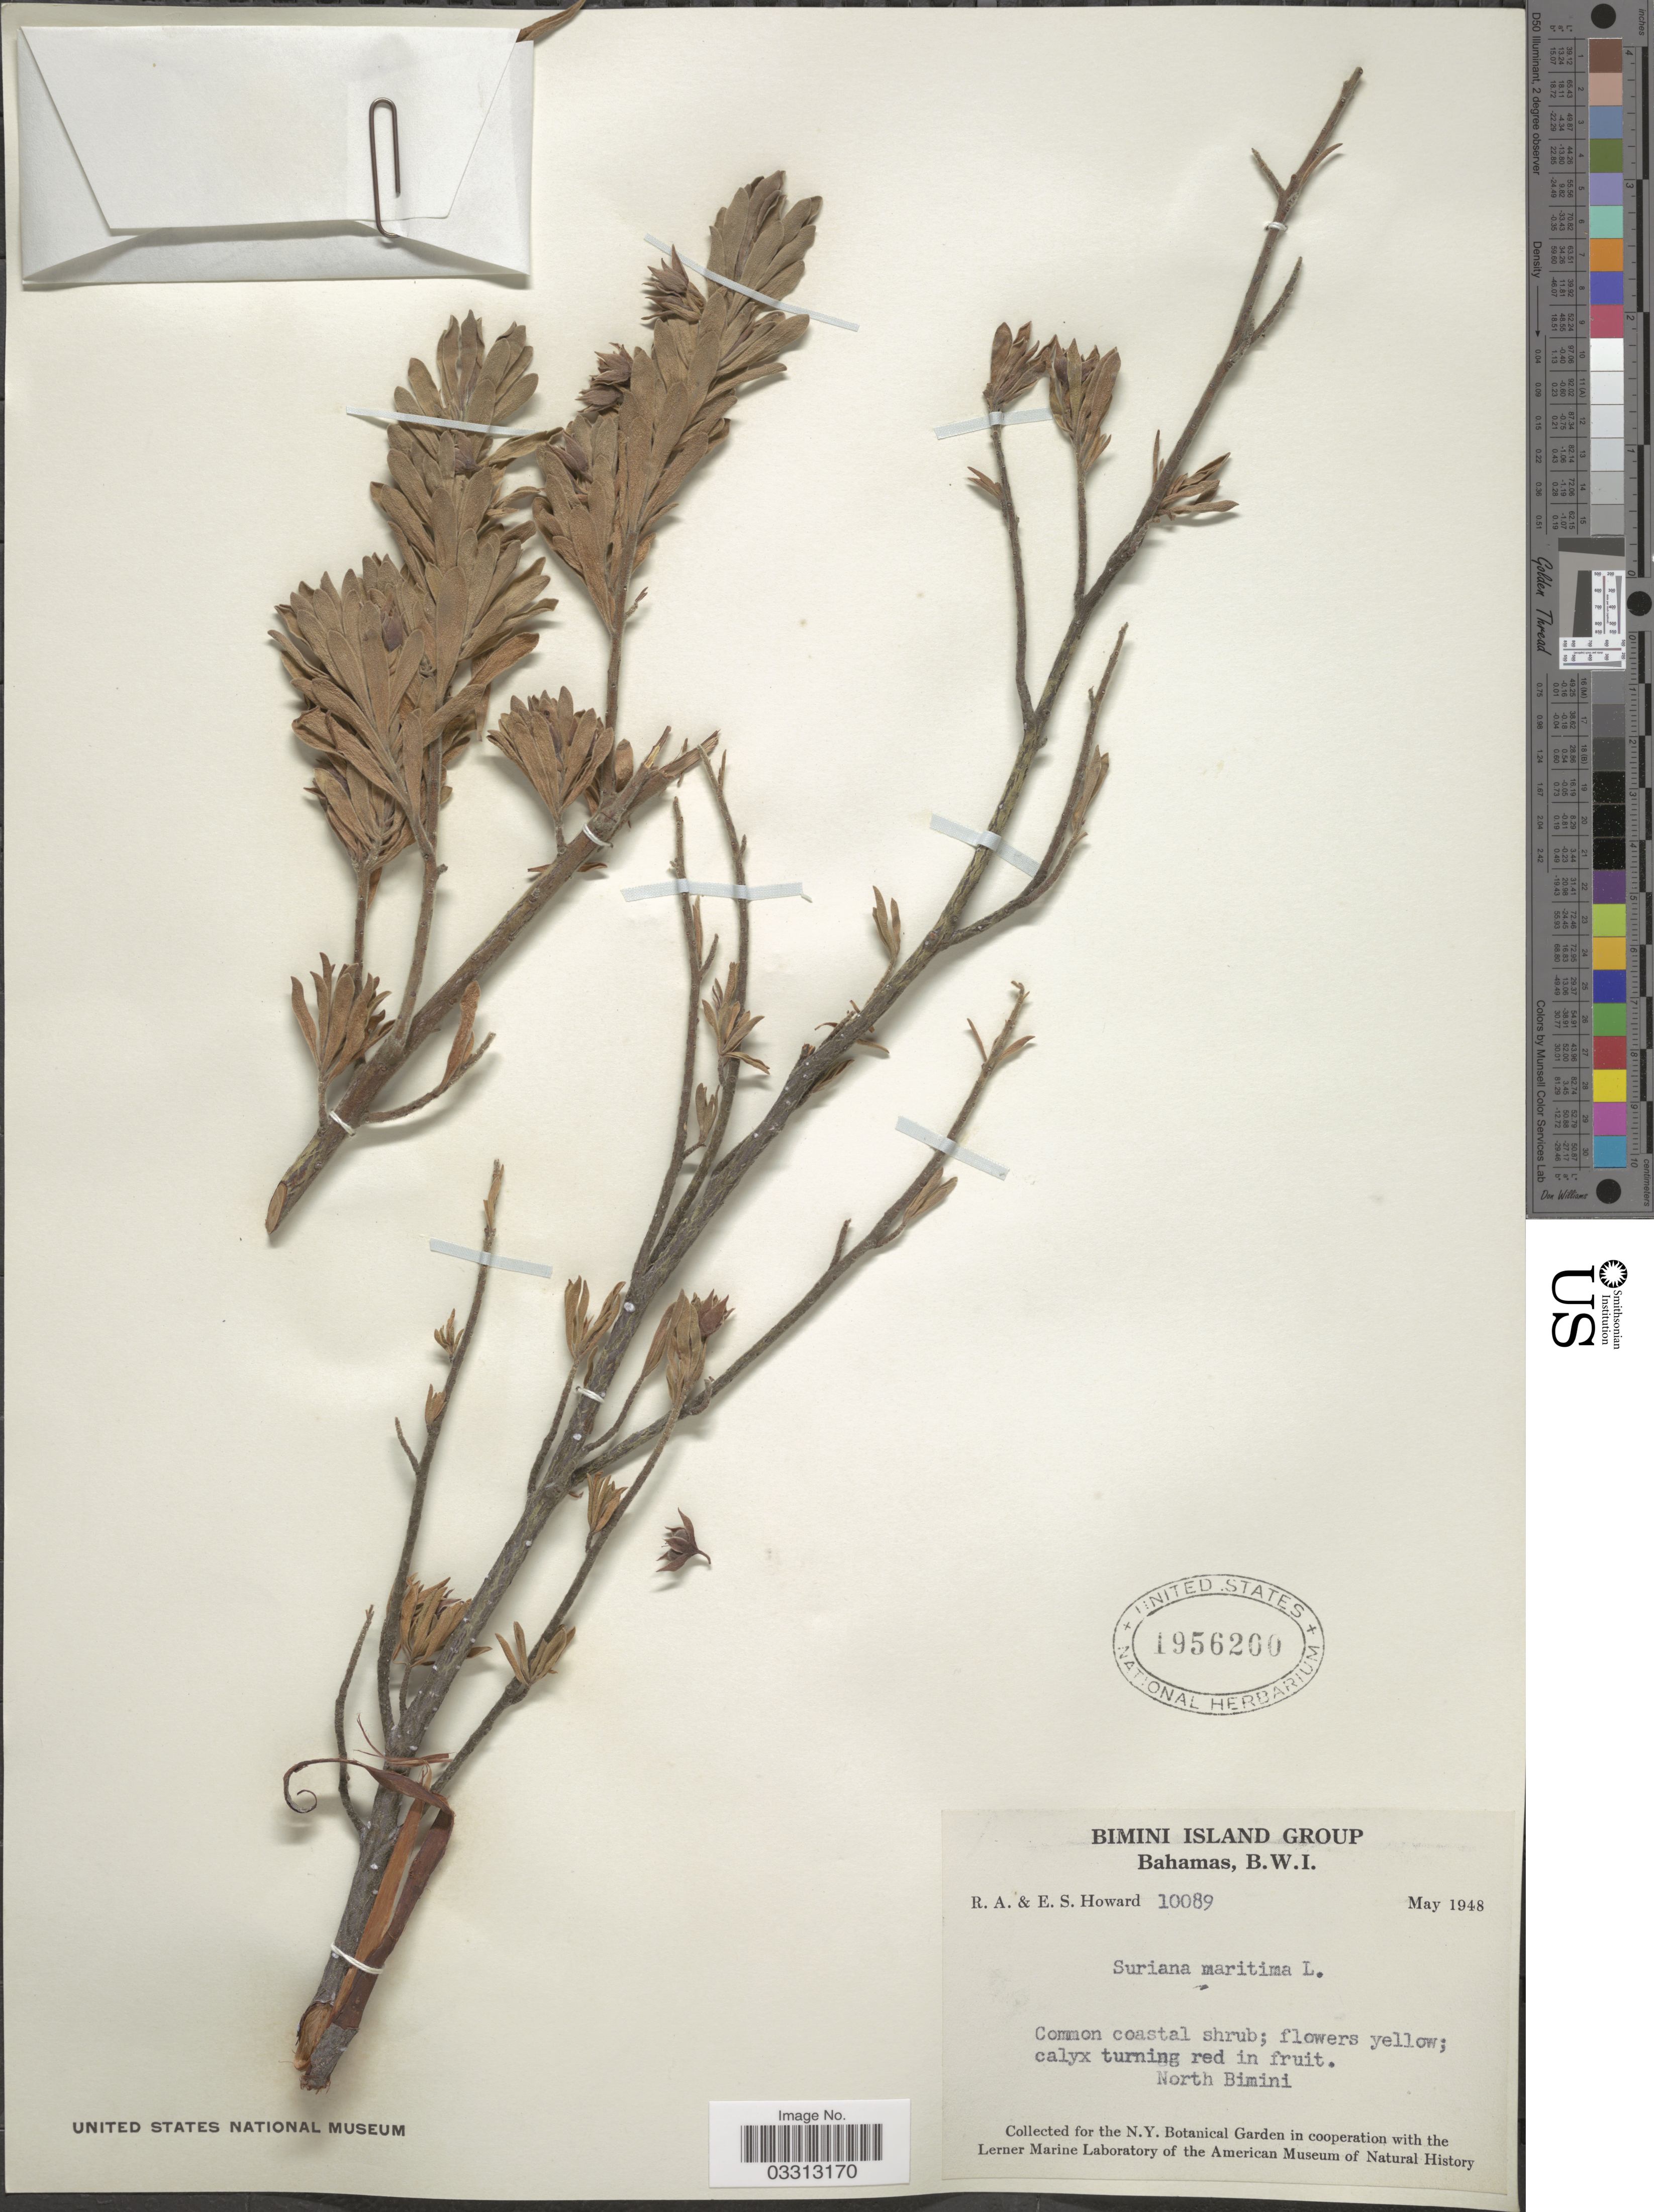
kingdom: Plantae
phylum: Tracheophyta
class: Magnoliopsida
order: Fabales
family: Surianaceae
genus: Suriana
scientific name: Suriana maritima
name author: L.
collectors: R. A. Howard & E. S. Howard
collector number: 10089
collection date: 1948-05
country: Bahamas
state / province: Bimini and Cat Cay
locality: Bimini Island Group, B.W.I. North Bimini.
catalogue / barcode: US 1956200